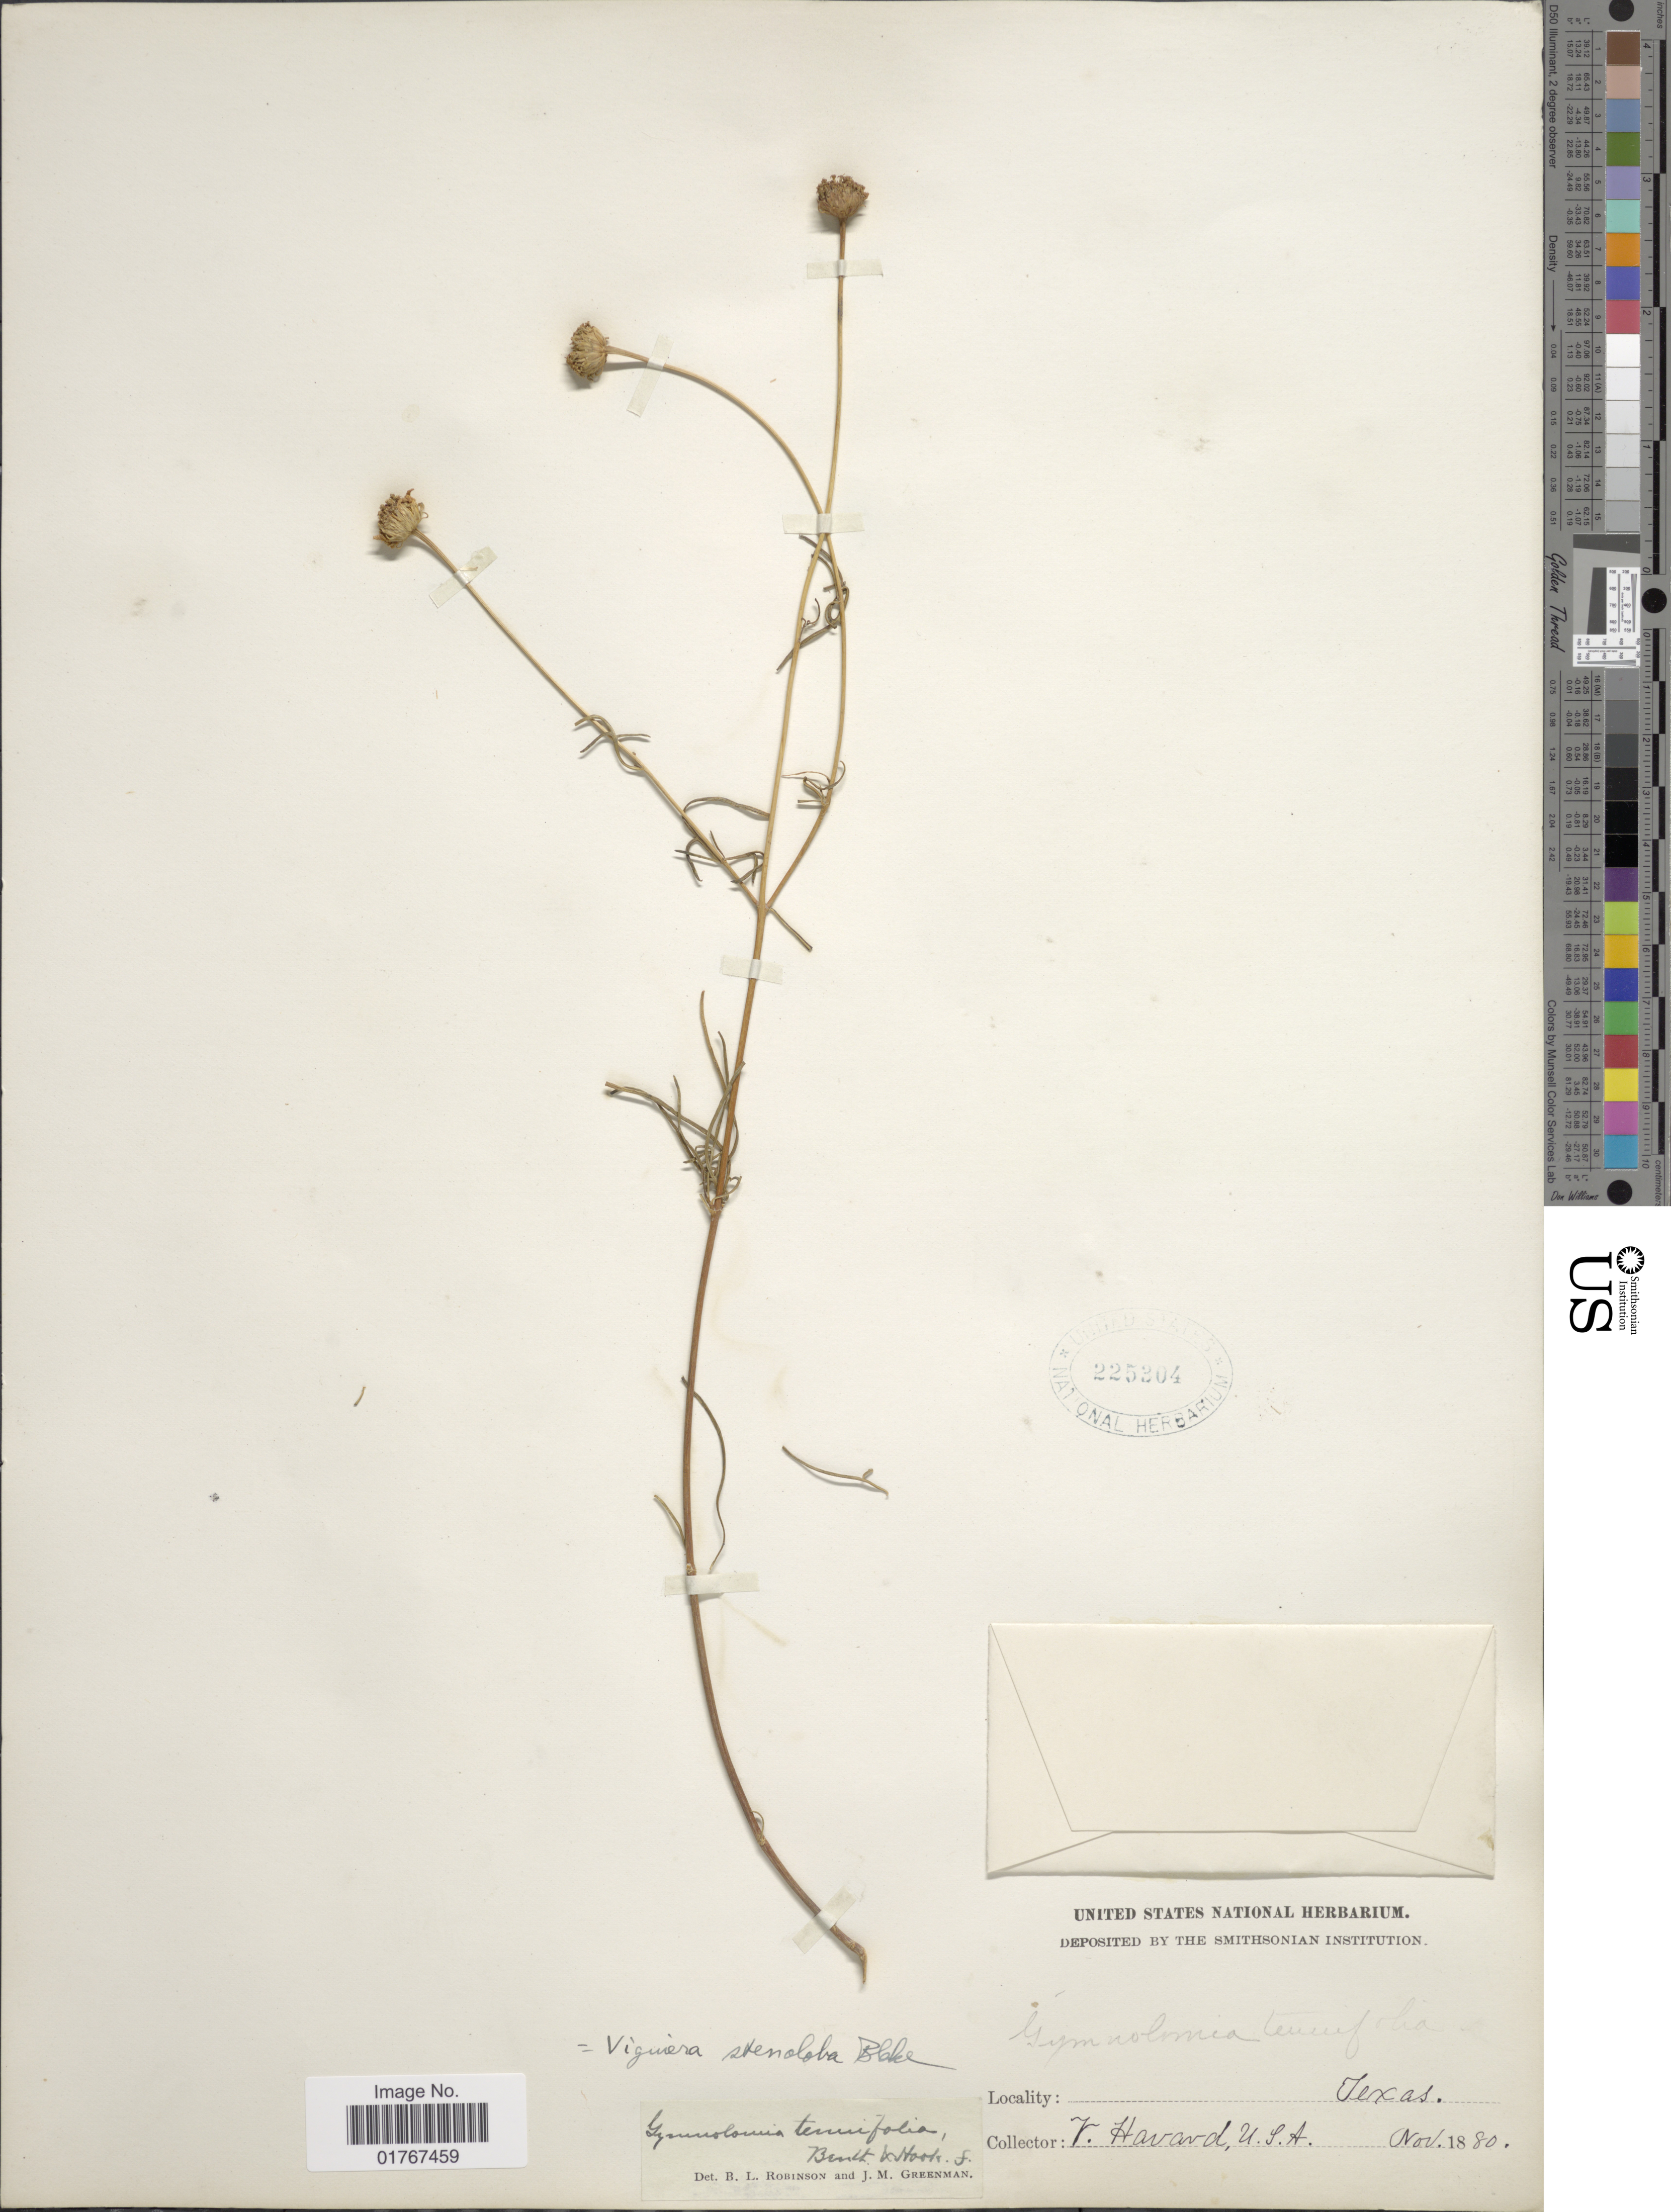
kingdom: Plantae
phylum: Tracheophyta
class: Magnoliopsida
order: Asterales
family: Asteraceae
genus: Viguiera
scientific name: Viguiera stenoloba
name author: S.F. Blake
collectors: V. Havard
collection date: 1880-11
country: United States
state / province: Texas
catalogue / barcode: US 225204